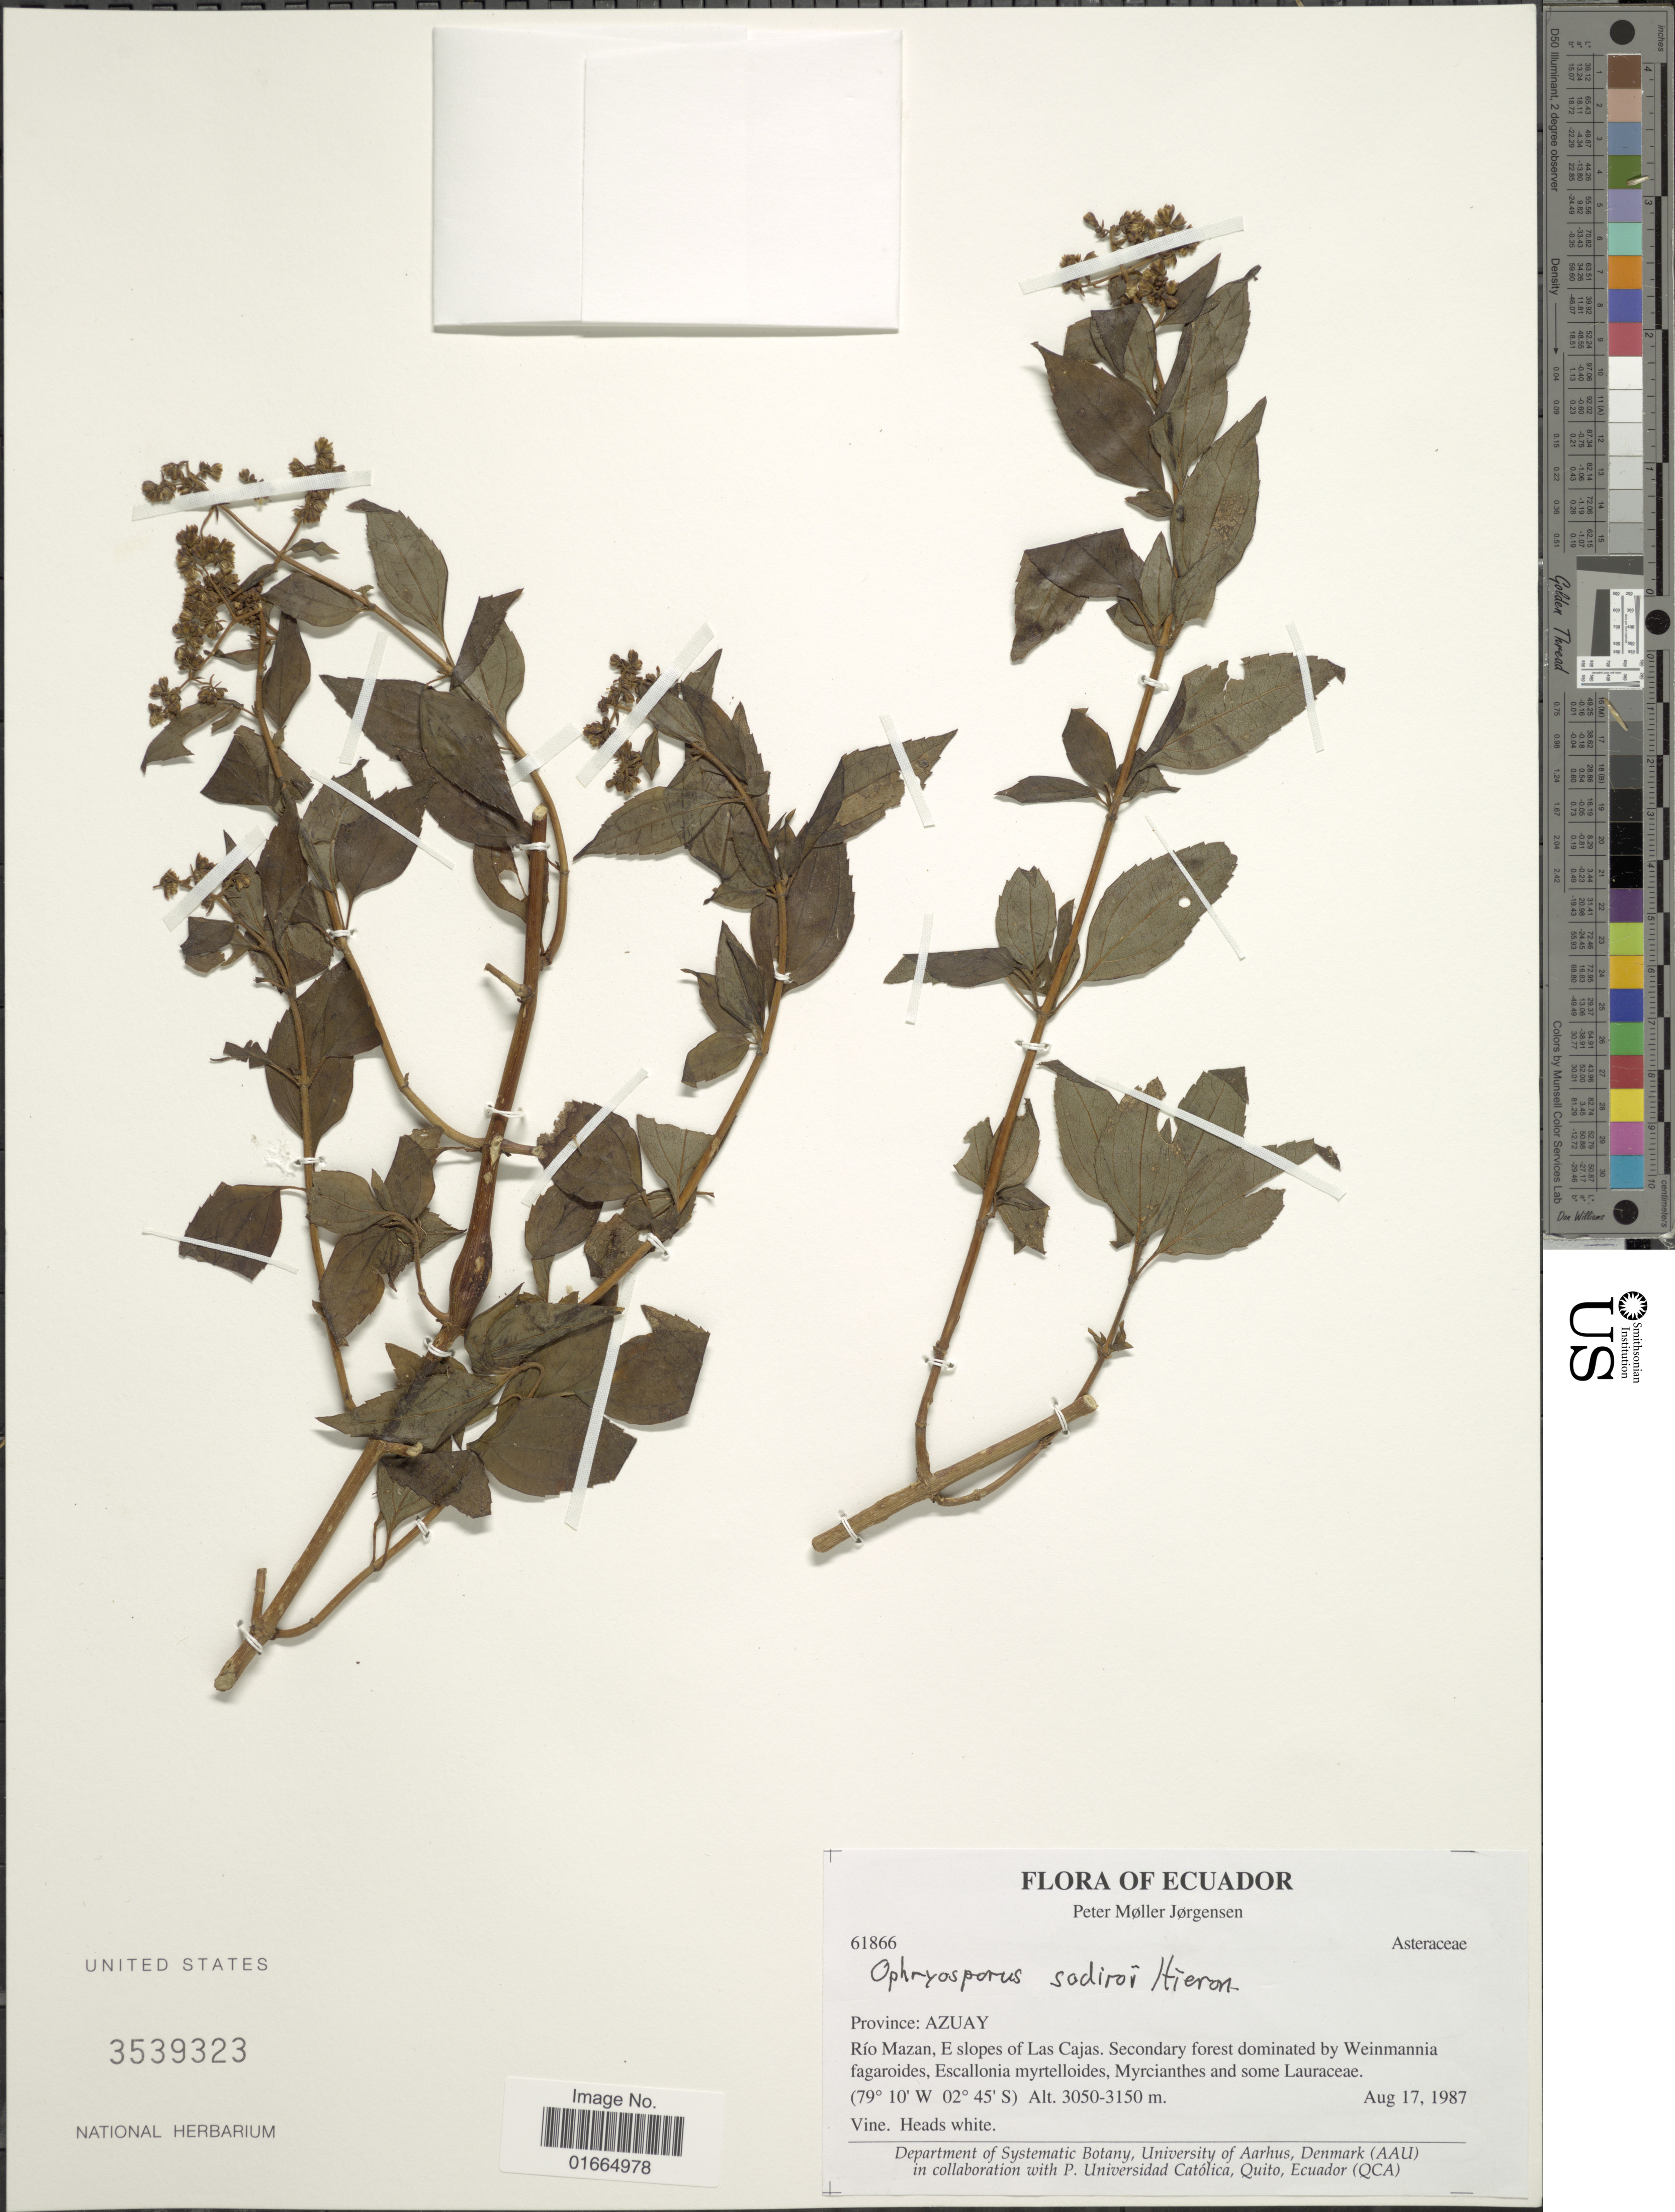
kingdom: Plantae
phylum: Tracheophyta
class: Magnoliopsida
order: Asterales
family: Asteraceae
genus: Ophryosporus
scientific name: Ophryosporus sodiroi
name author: Hieron.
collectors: P. M. Jørgensen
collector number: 61866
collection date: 1987-08-17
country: Ecuador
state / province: Azuay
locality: Province: Azuay. Río Mazan, E slopes of Las Cajas.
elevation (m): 3050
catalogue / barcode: US 3539323